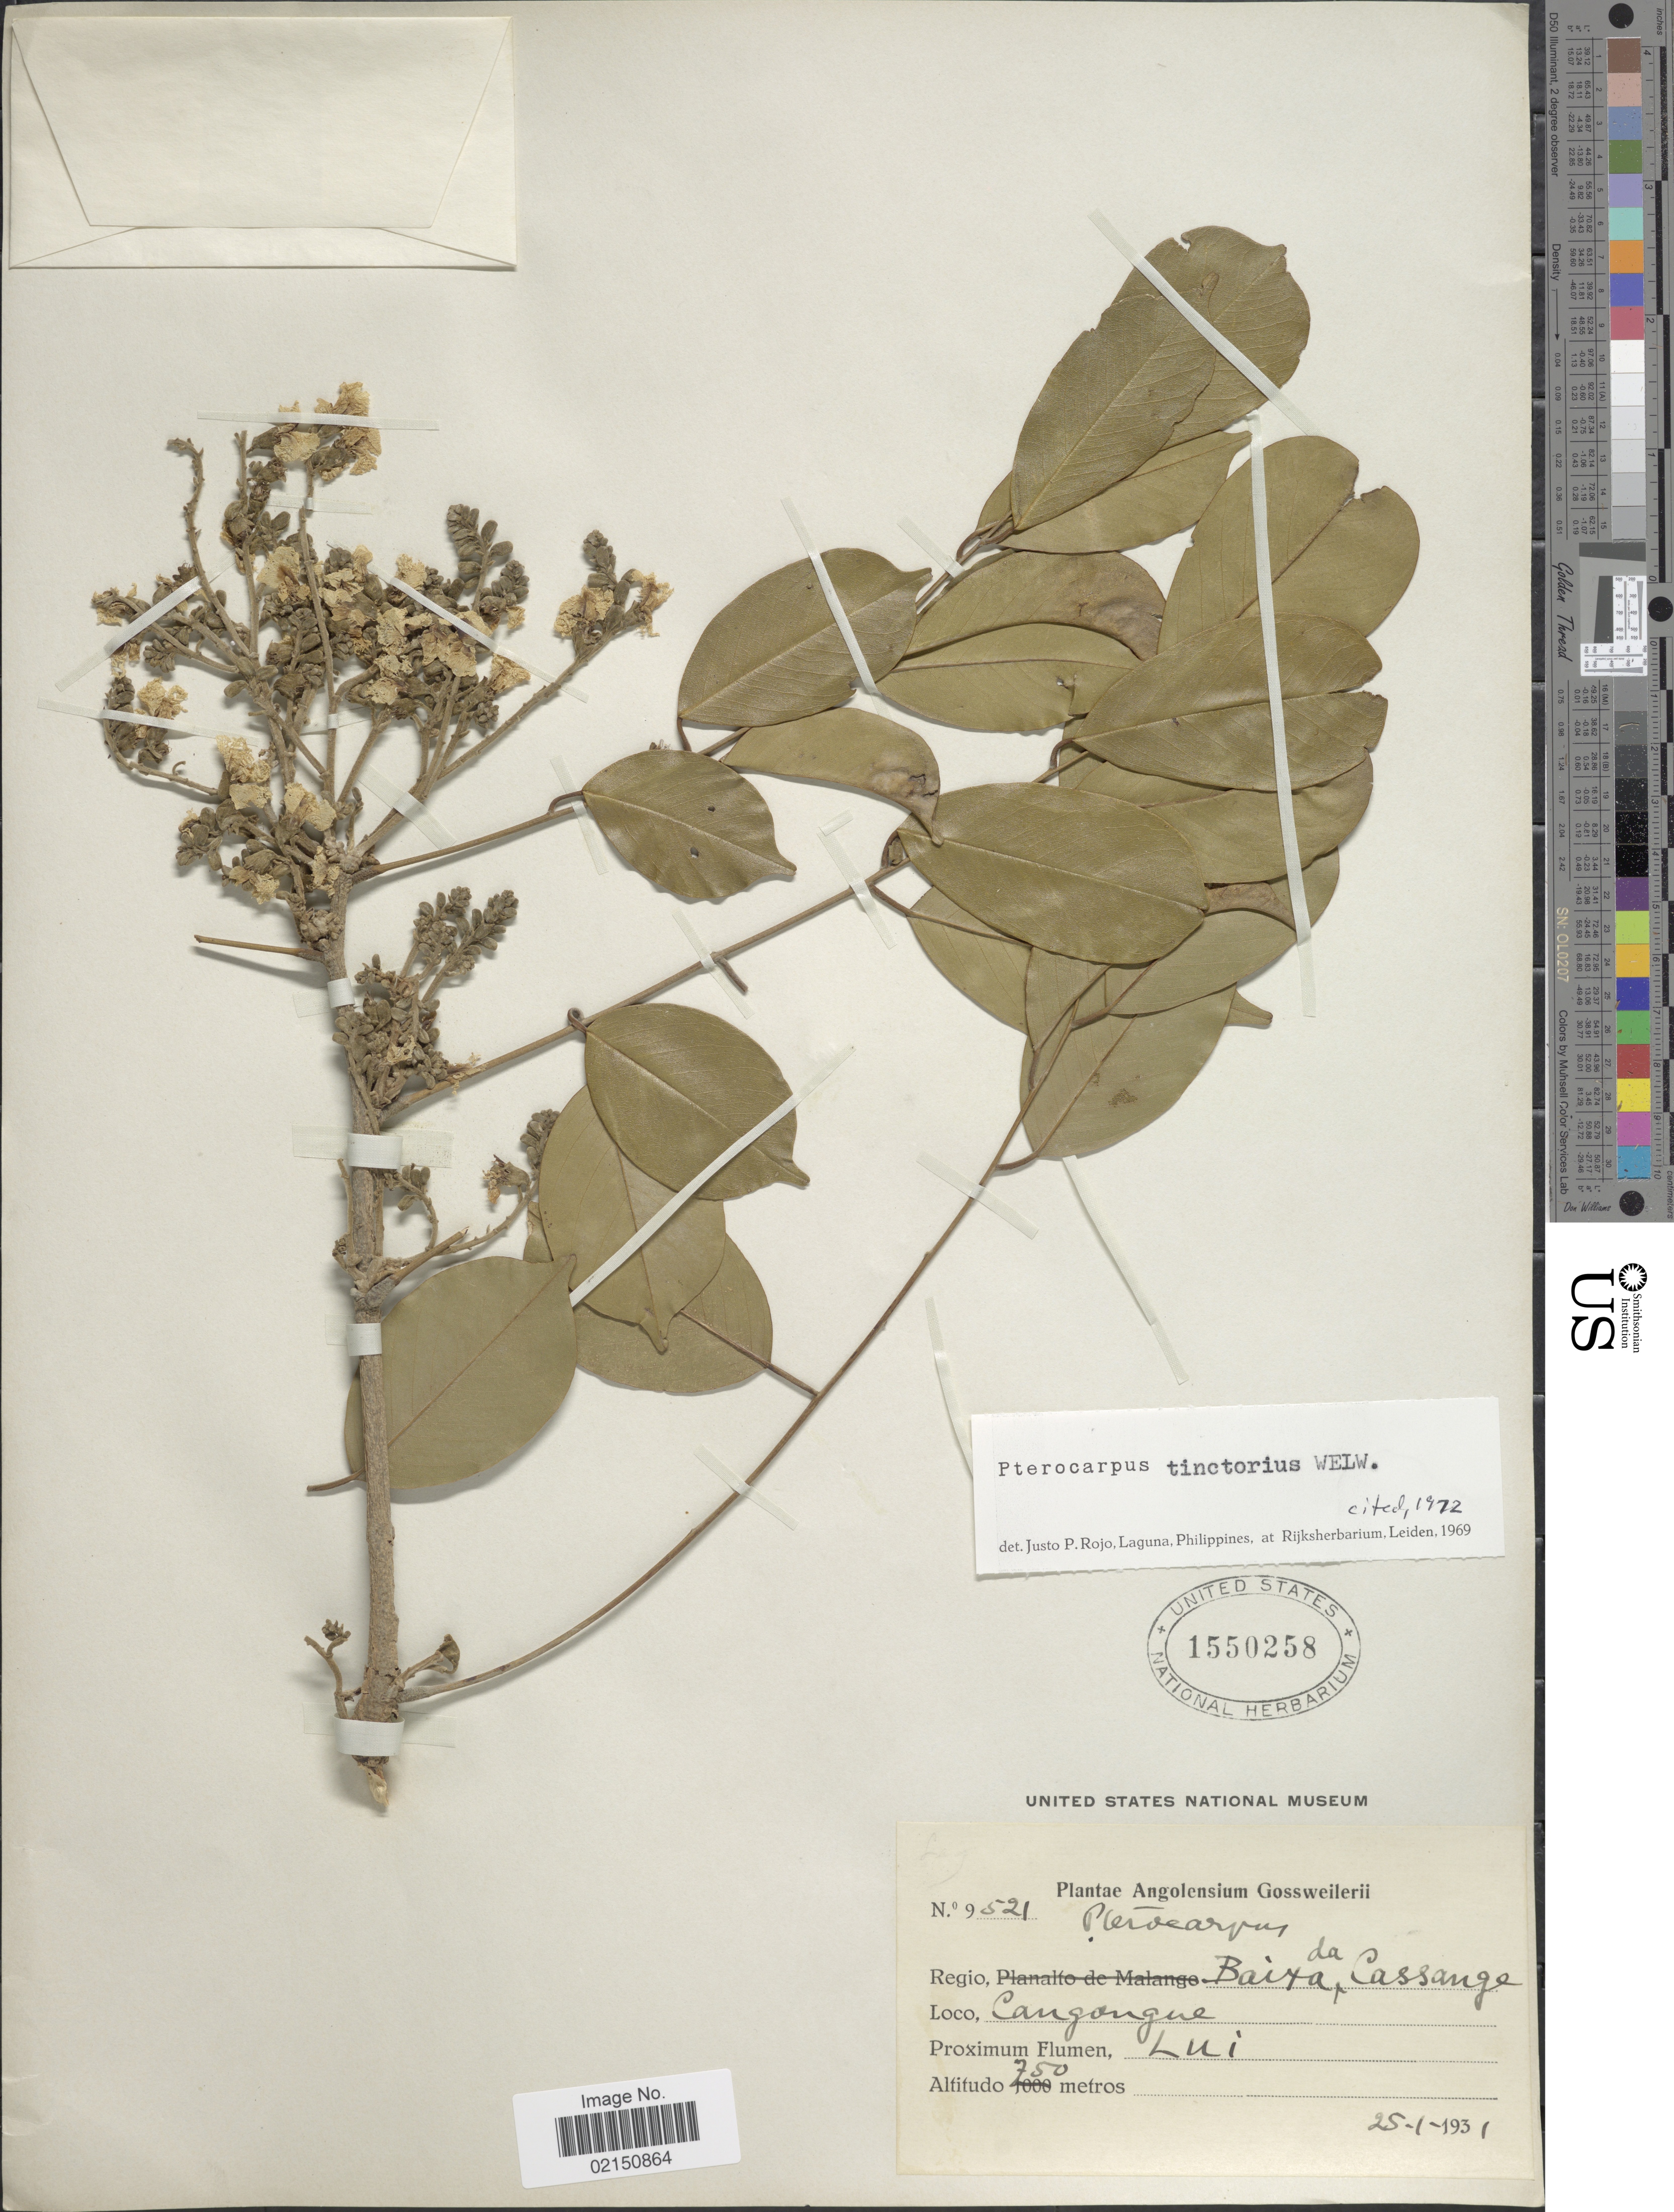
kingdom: Plantae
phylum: Tracheophyta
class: Magnoliopsida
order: Fabales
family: Fabaceae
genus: Pterocarpus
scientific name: Pterocarpus tinctorius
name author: Welw.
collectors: J. Gossweiler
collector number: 9521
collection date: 1931-01-25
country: Angola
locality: Regio Baixa da Cassange, Loco, Cangangue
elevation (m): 250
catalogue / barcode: US 1550258